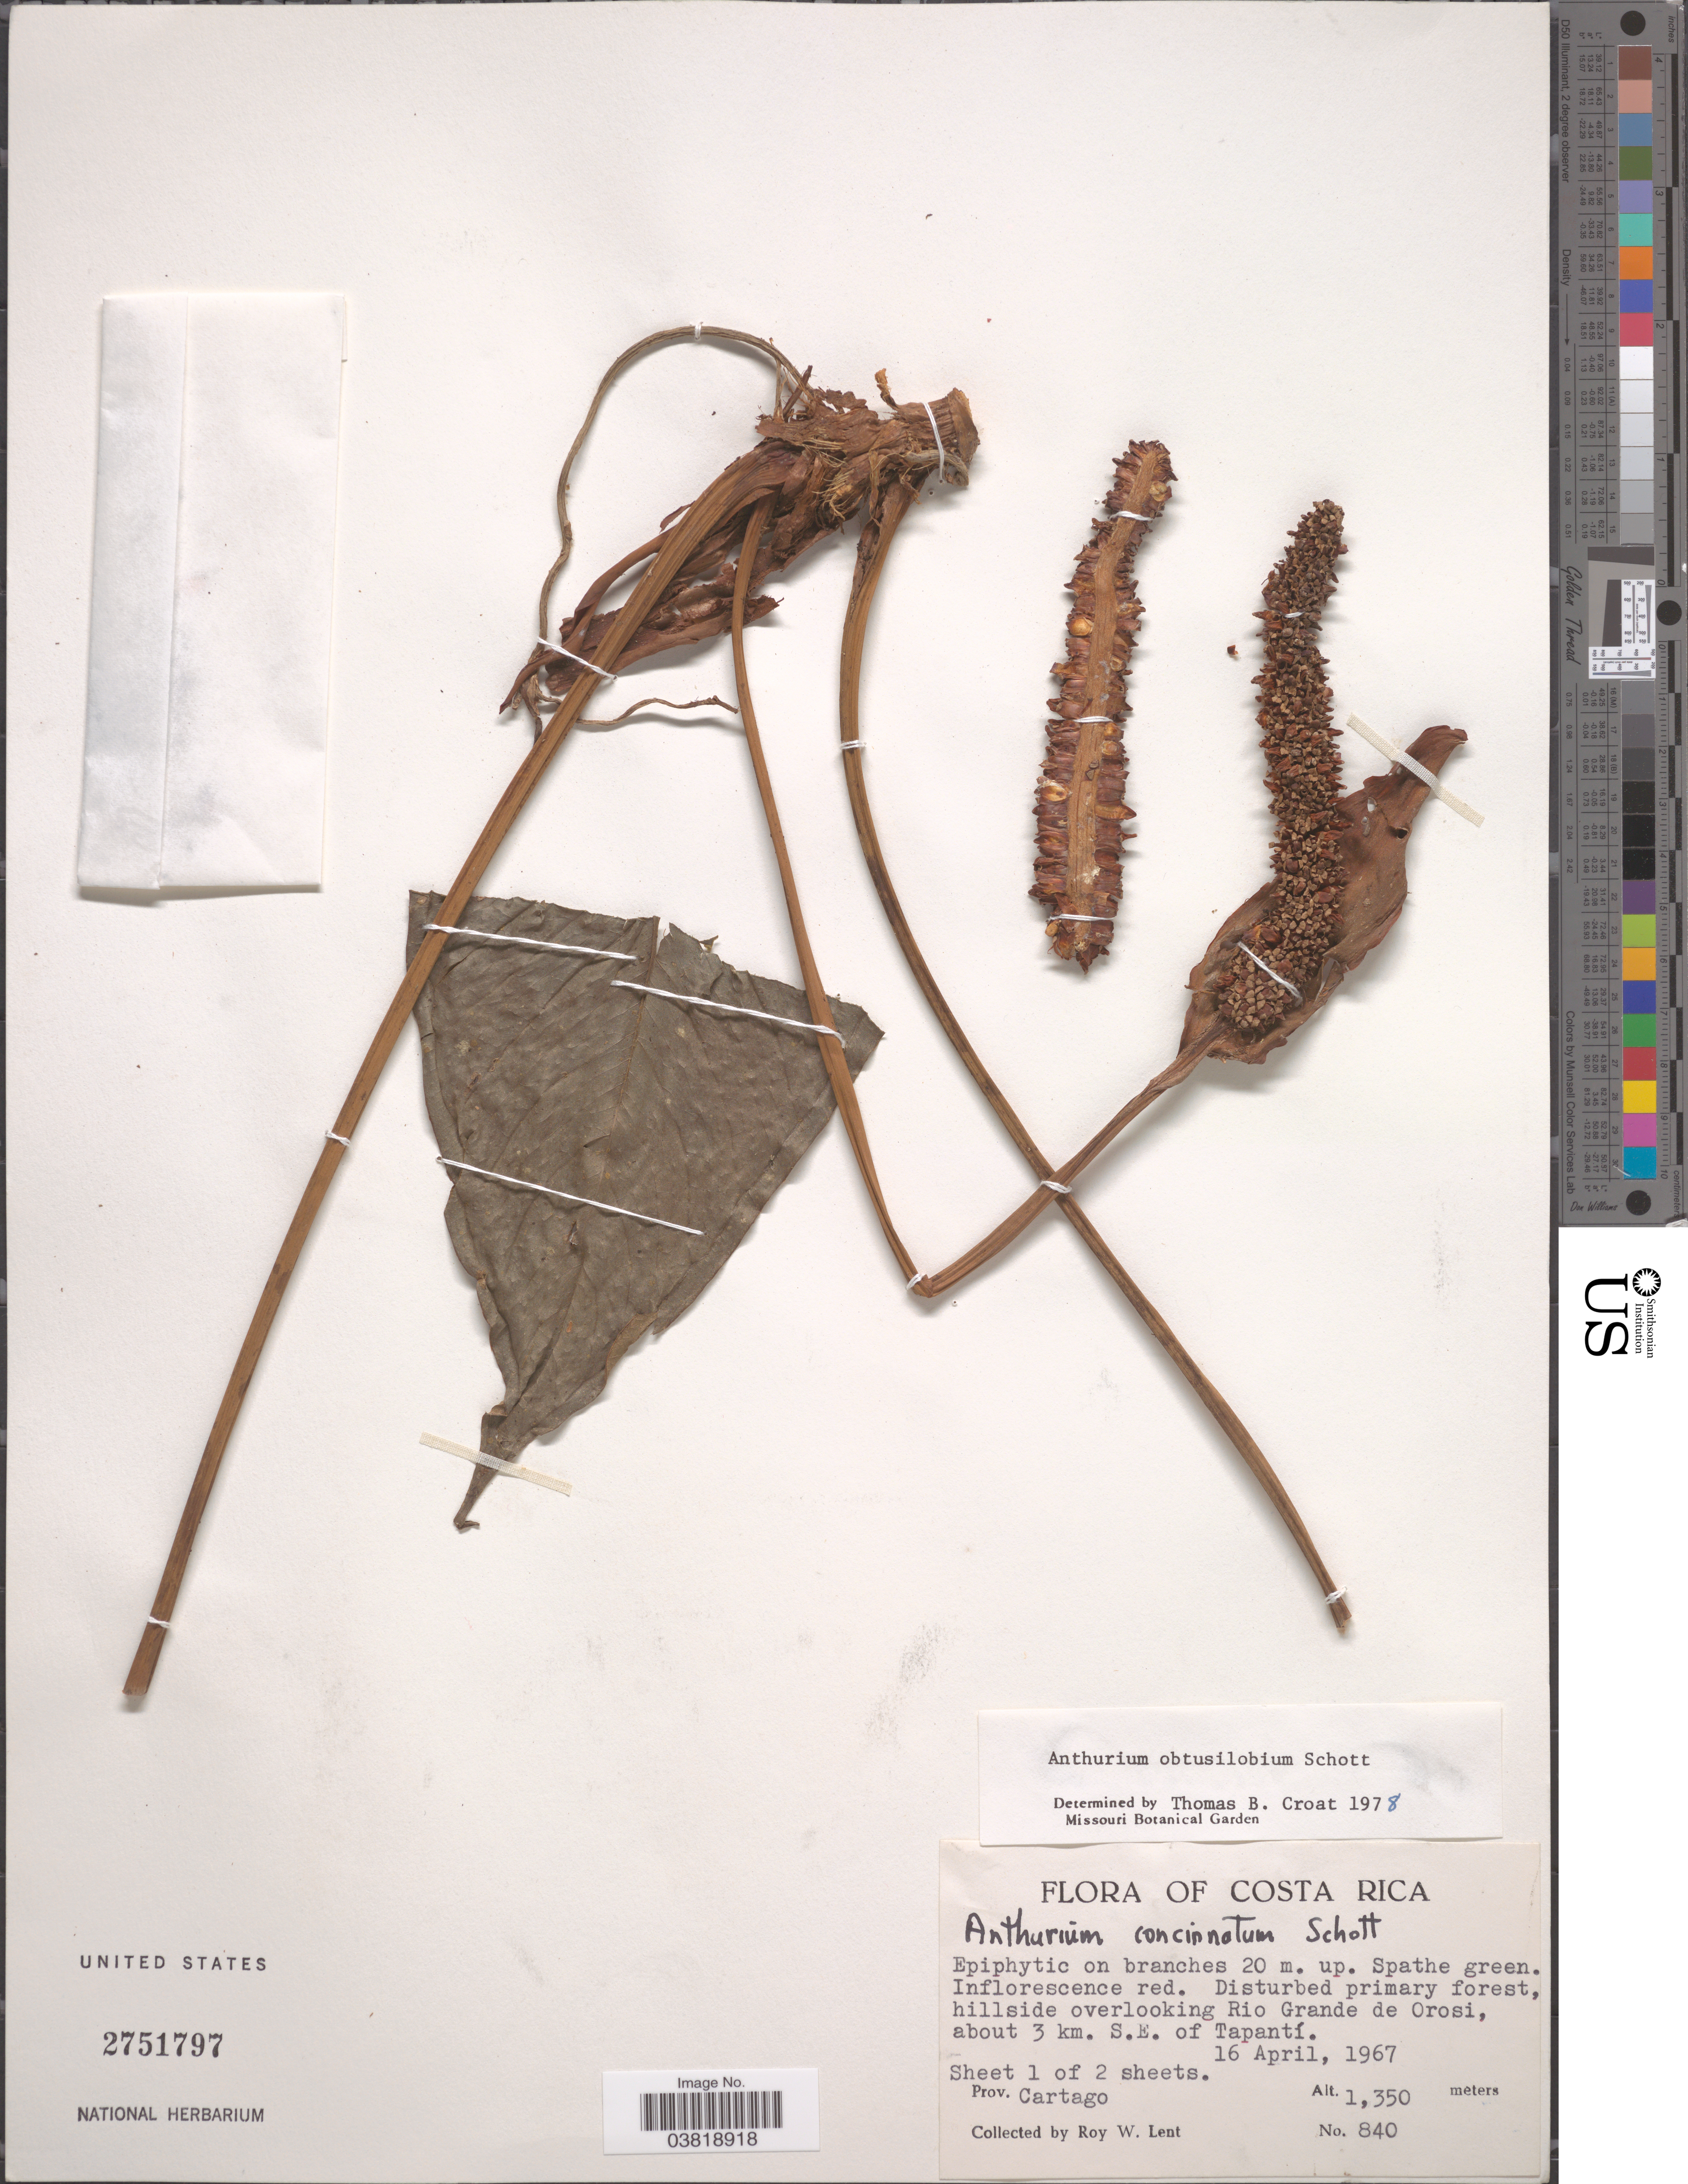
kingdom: Plantae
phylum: Tracheophyta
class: Liliopsida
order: Alismatales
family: Araceae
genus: Anthurium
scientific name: Anthurium obtusilobum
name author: Schott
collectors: R. W. Lent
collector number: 840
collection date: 1967-04-16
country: Costa Rica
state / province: Cartago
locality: Hillside overlooking Rio Grande de Orosi, about 3 km. S.E. of Tapantí.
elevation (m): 1350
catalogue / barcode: US 2751797